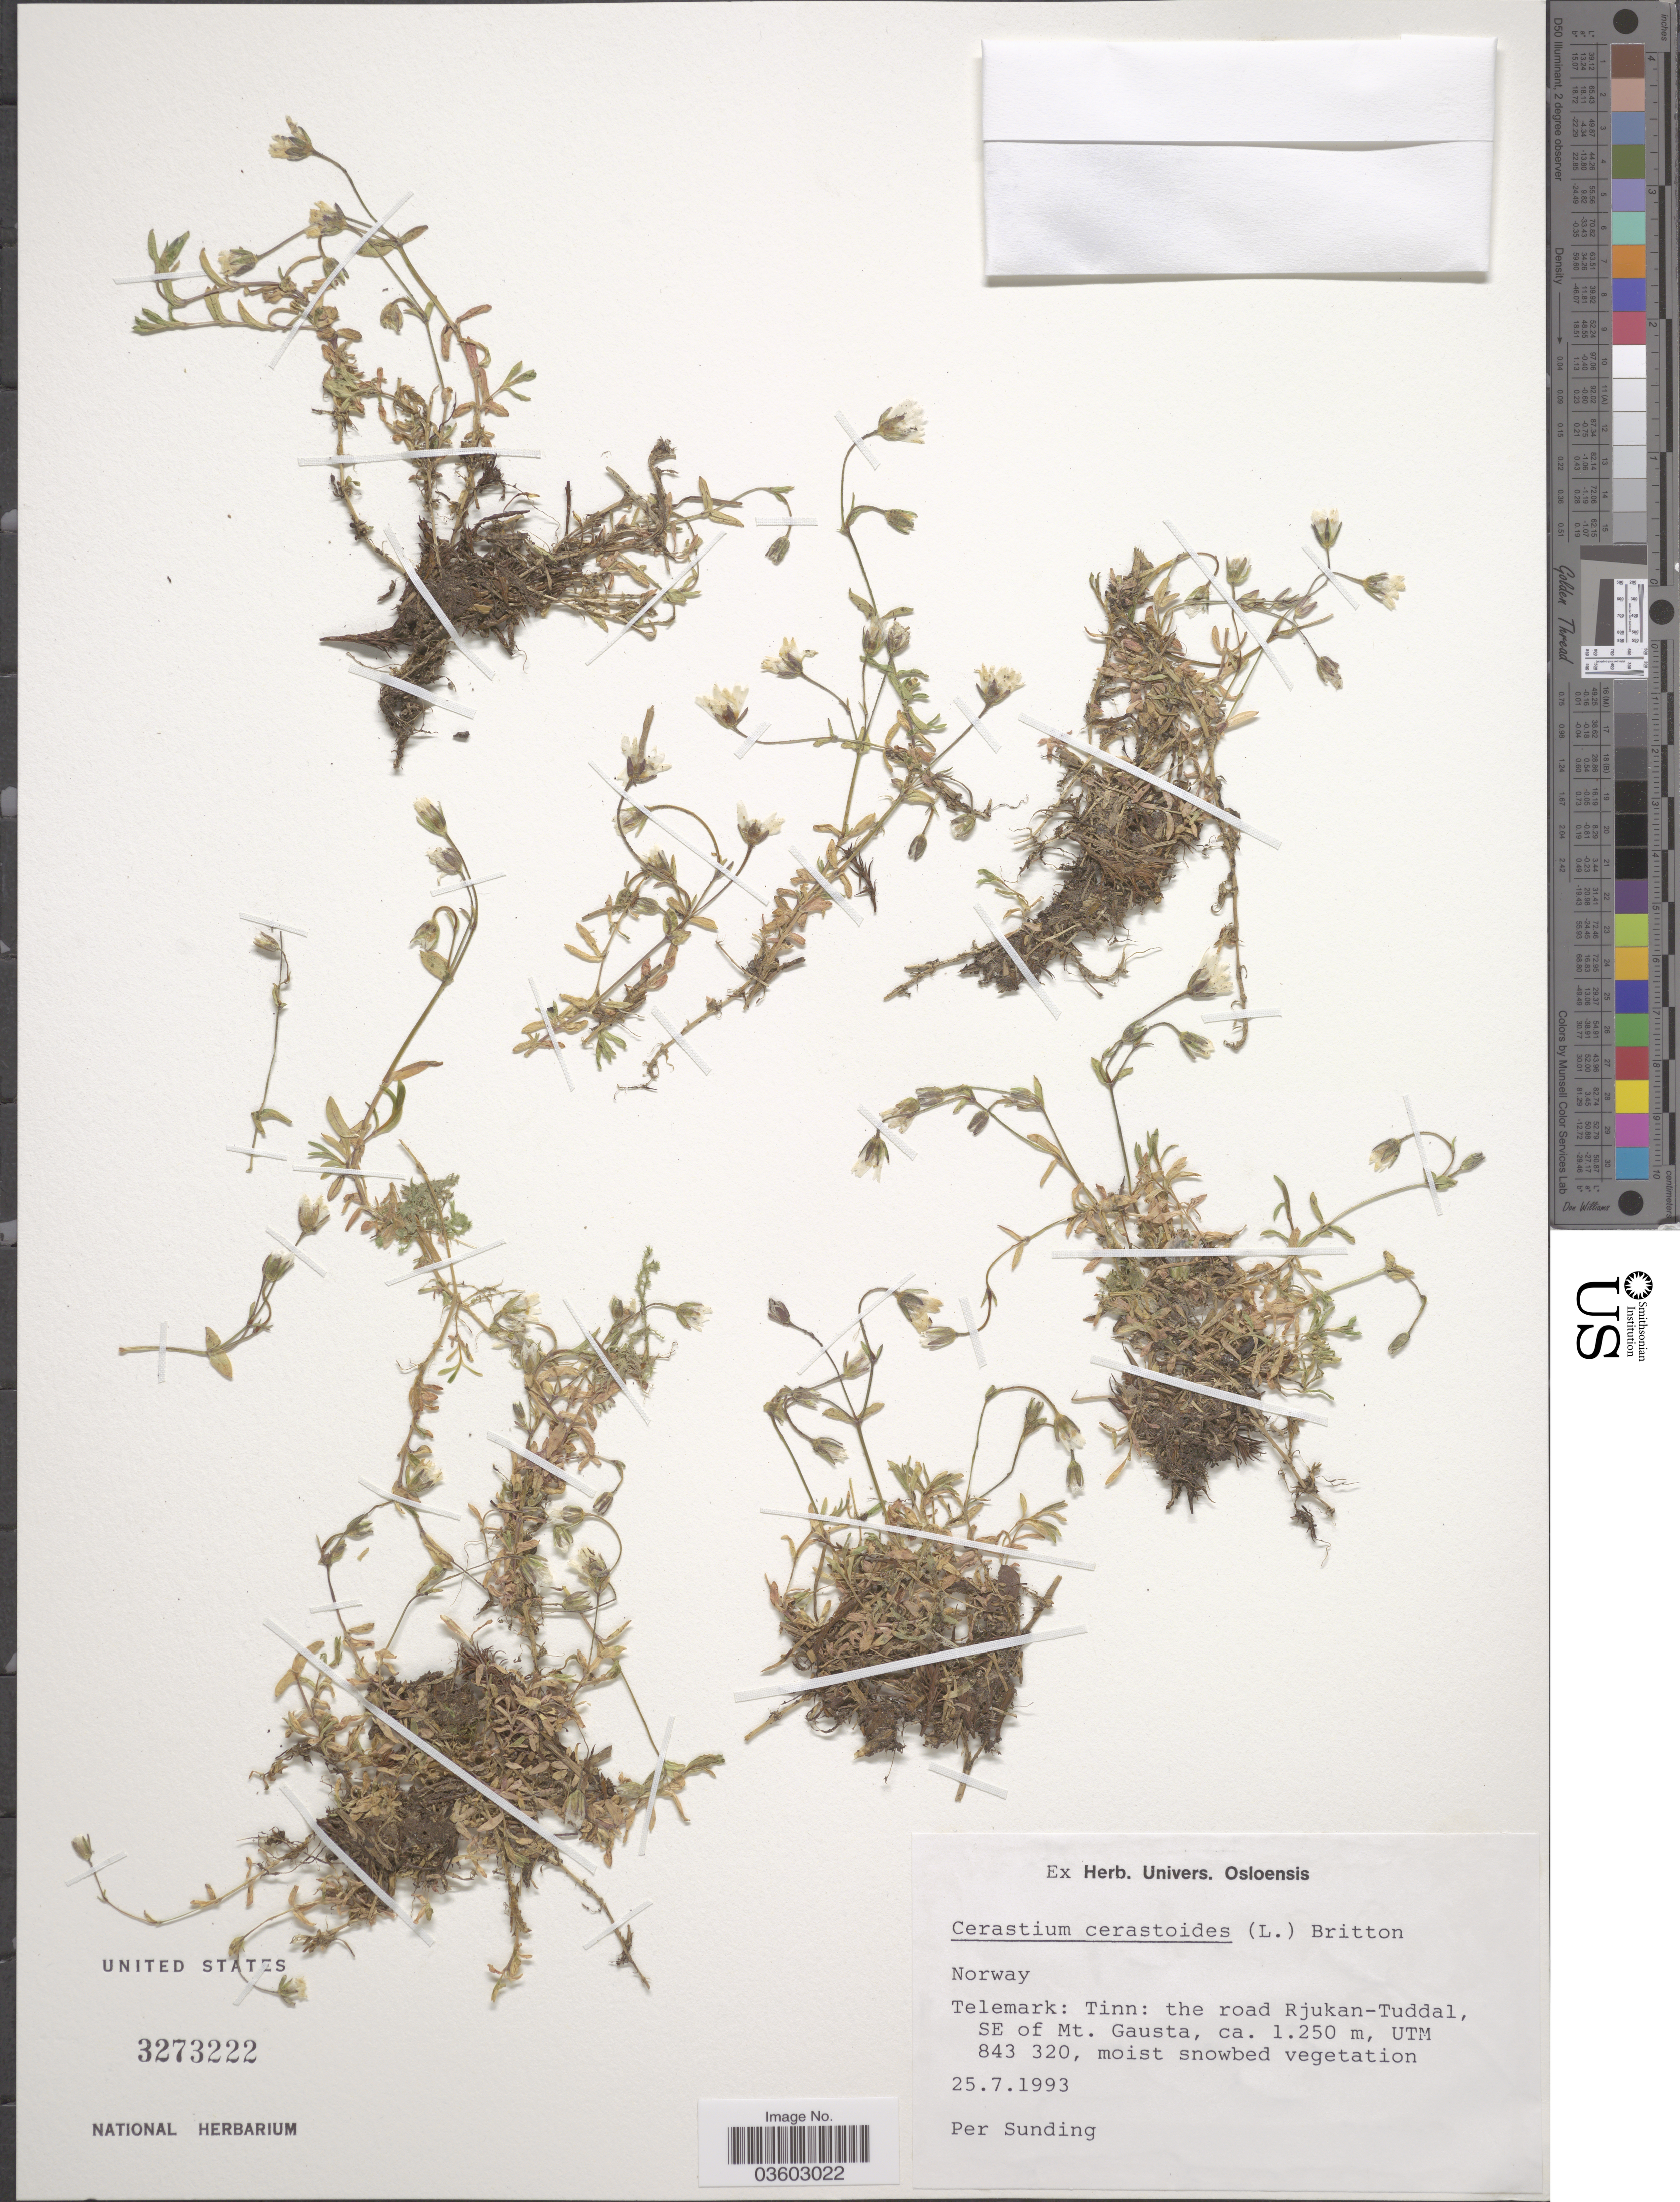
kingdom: Plantae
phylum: Tracheophyta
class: Magnoliopsida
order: Caryophyllales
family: Caryophyllaceae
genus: Dichodon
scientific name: Dichodon cerastoides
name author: (L.) Rchb.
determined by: U.S. National Herbarium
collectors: P. O. Sunding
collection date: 1993-07-25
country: Norway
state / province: Telemark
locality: Tinn: the road Rjukan-Tuddal, SE of Mt. Gausta, UTM 843 320.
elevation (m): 1250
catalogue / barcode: US 3273222